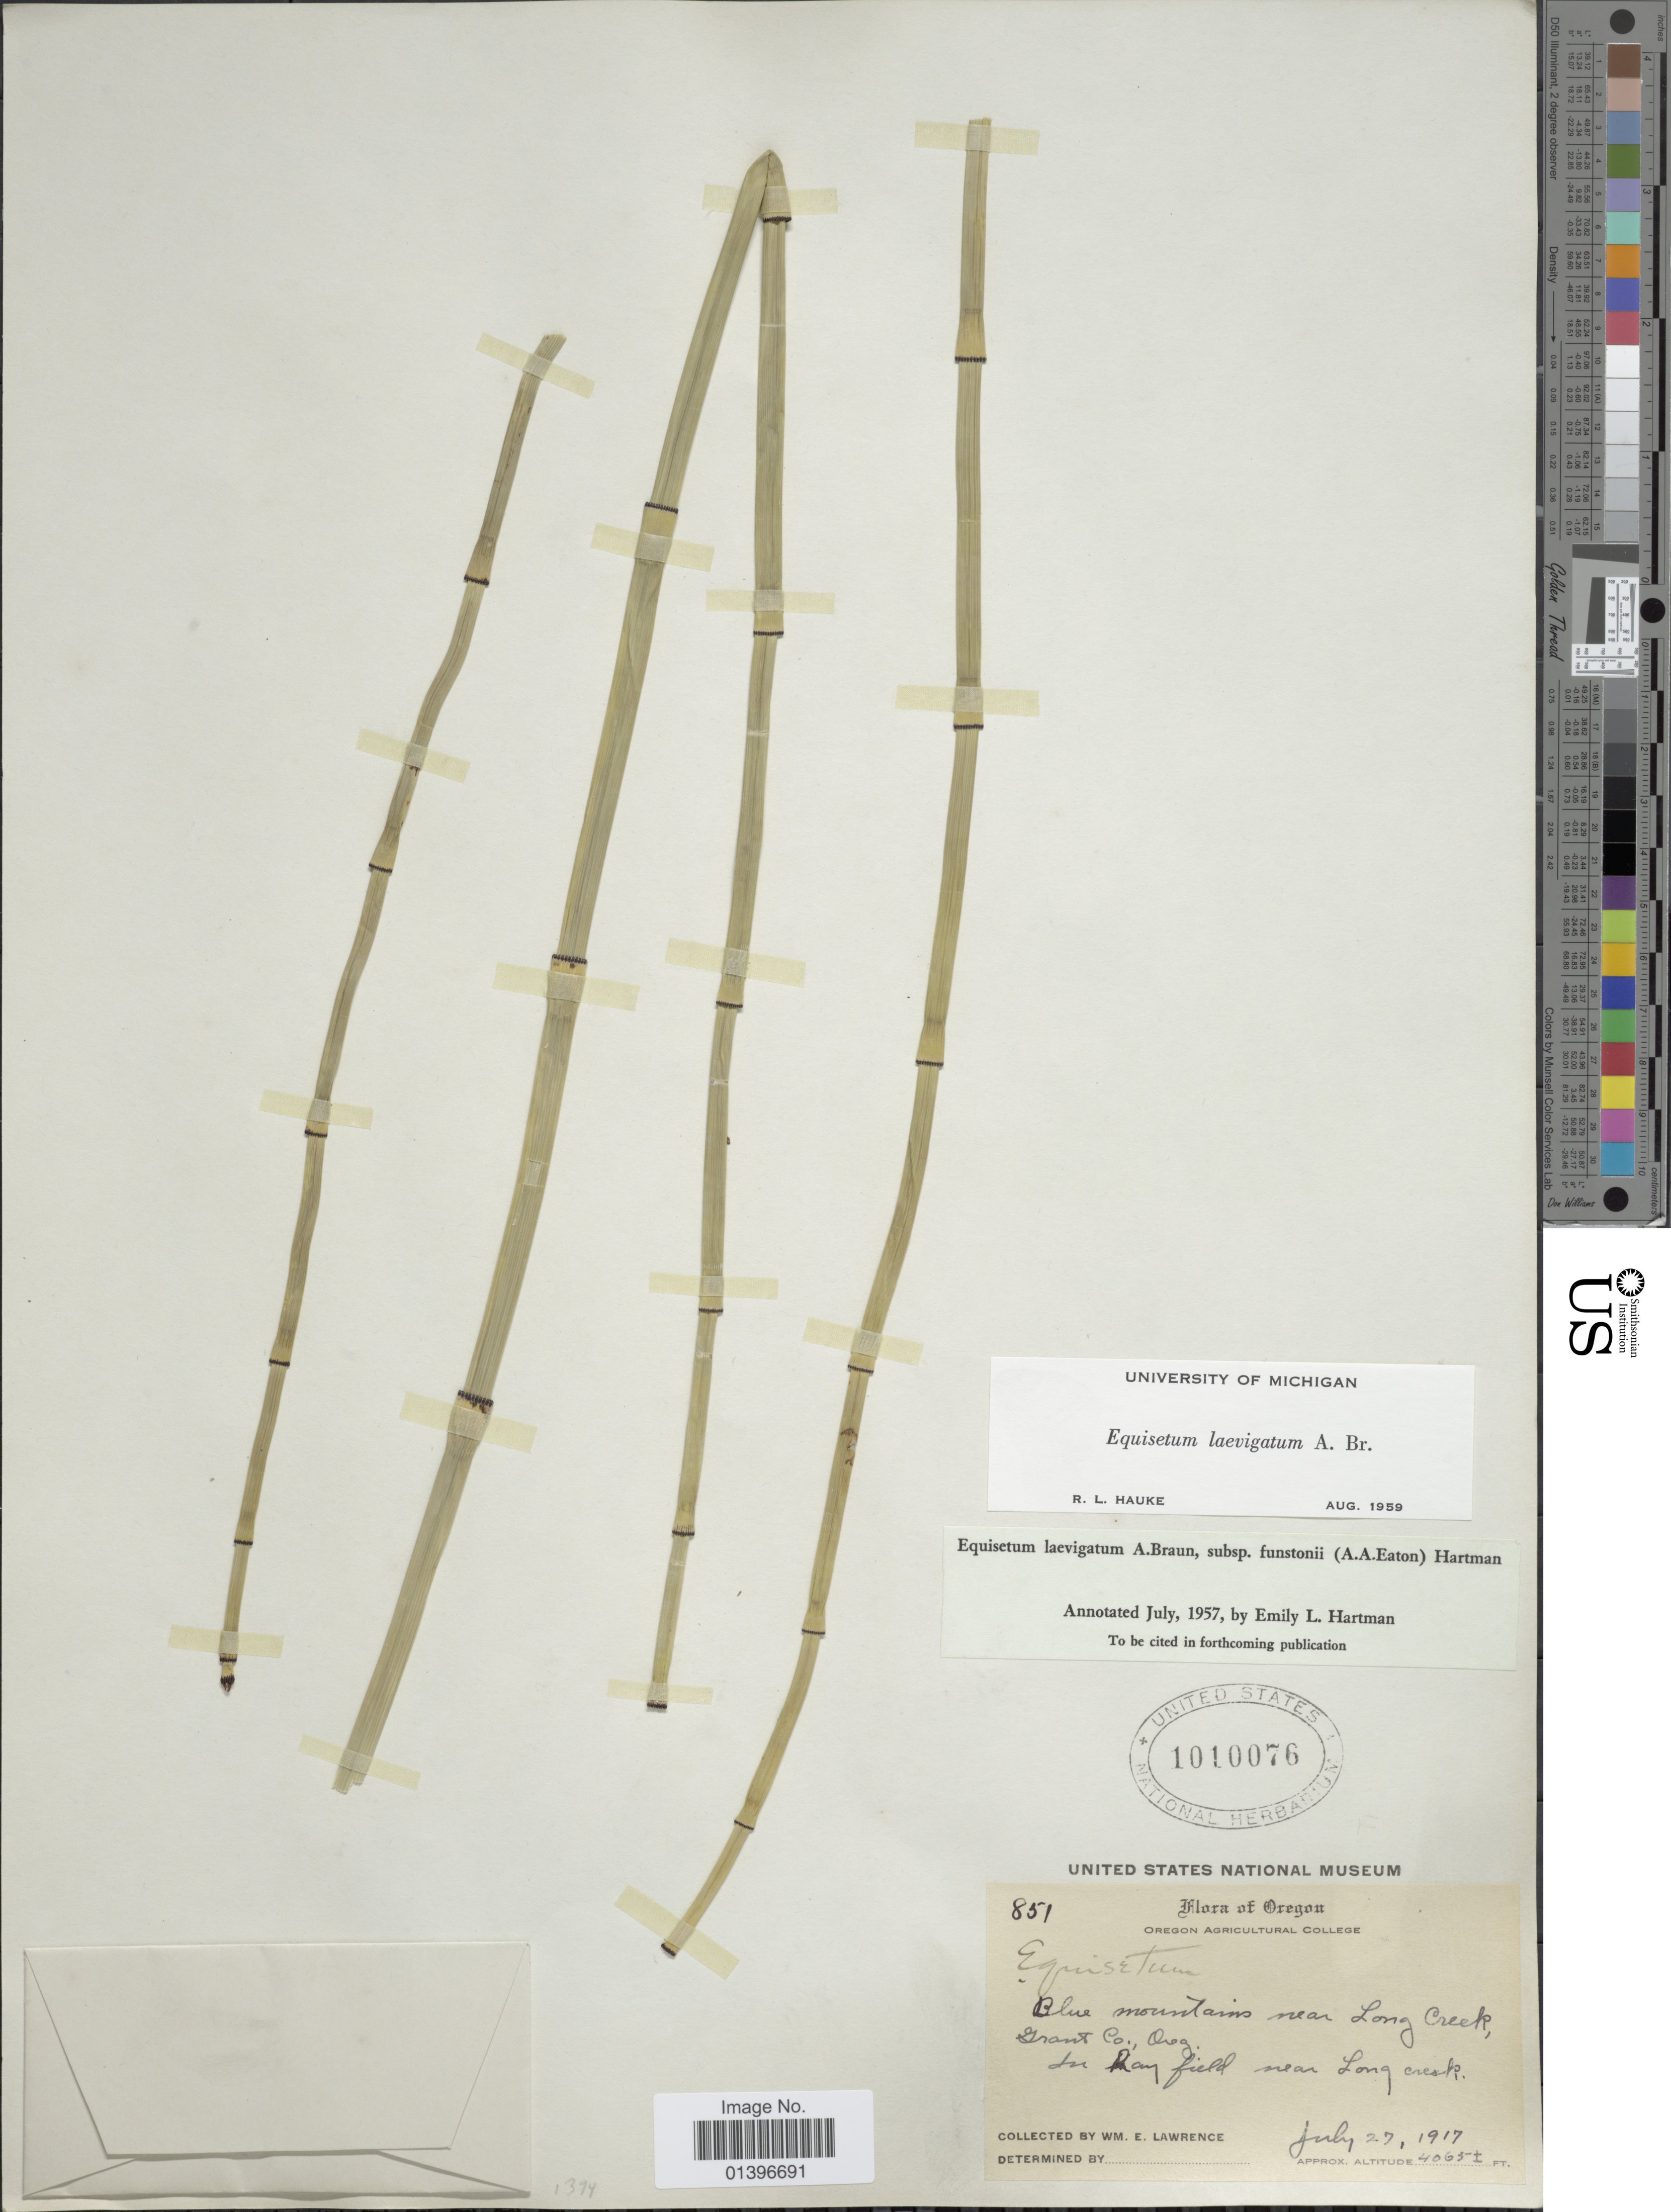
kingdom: Plantae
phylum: Tracheophyta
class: Polypodiopsida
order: Equisetales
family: Equisetaceae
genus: Equisetum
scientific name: Equisetum laevigatum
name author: A. Braun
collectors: W. Lawrence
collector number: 851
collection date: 1917-07-27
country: United States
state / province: Oregon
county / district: Grant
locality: Blue mountains near Long Creek, Grant Co.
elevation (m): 1239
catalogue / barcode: US 1010076